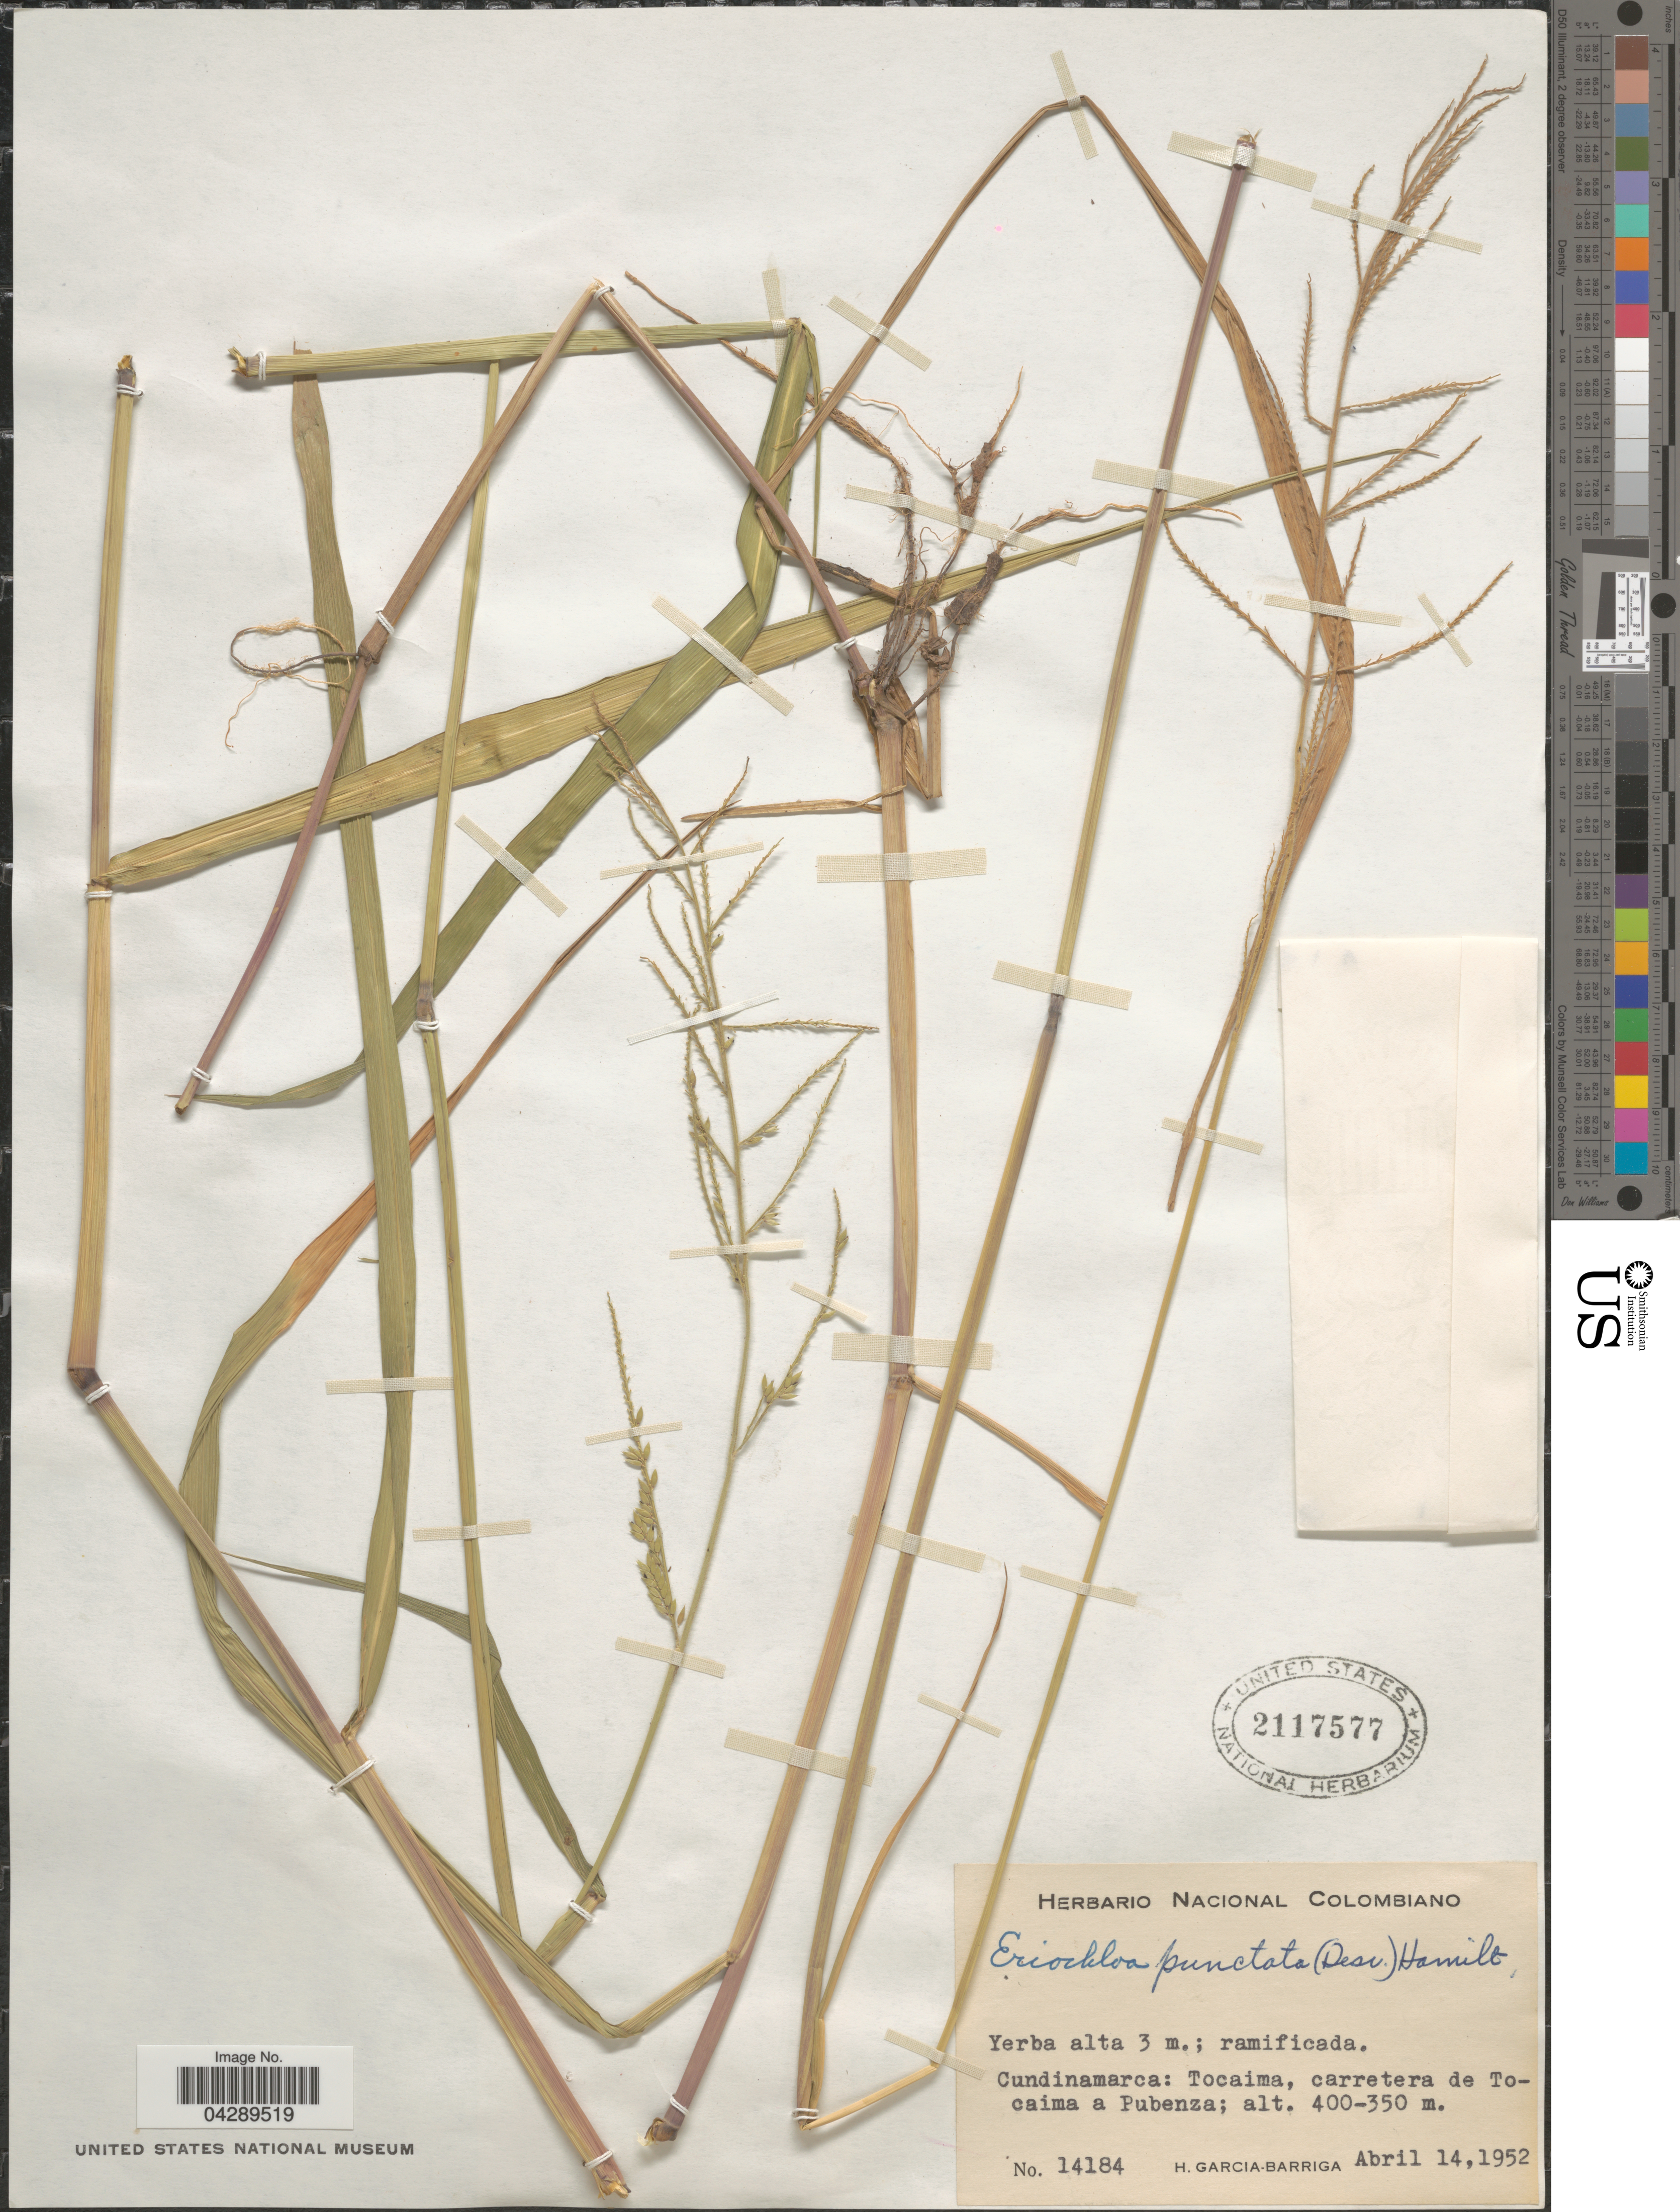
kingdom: Plantae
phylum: Tracheophyta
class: Liliopsida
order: Poales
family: Poaceae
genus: Eriochloa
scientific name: Eriochloa punctata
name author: (L.) Desv. ex Ham.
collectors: H. García Barriga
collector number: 14184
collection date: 1952-04-14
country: Colombia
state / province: Cundinamarca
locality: Tocaima, carretera de Tocaima a Pubenza.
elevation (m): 350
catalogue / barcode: US 2117577